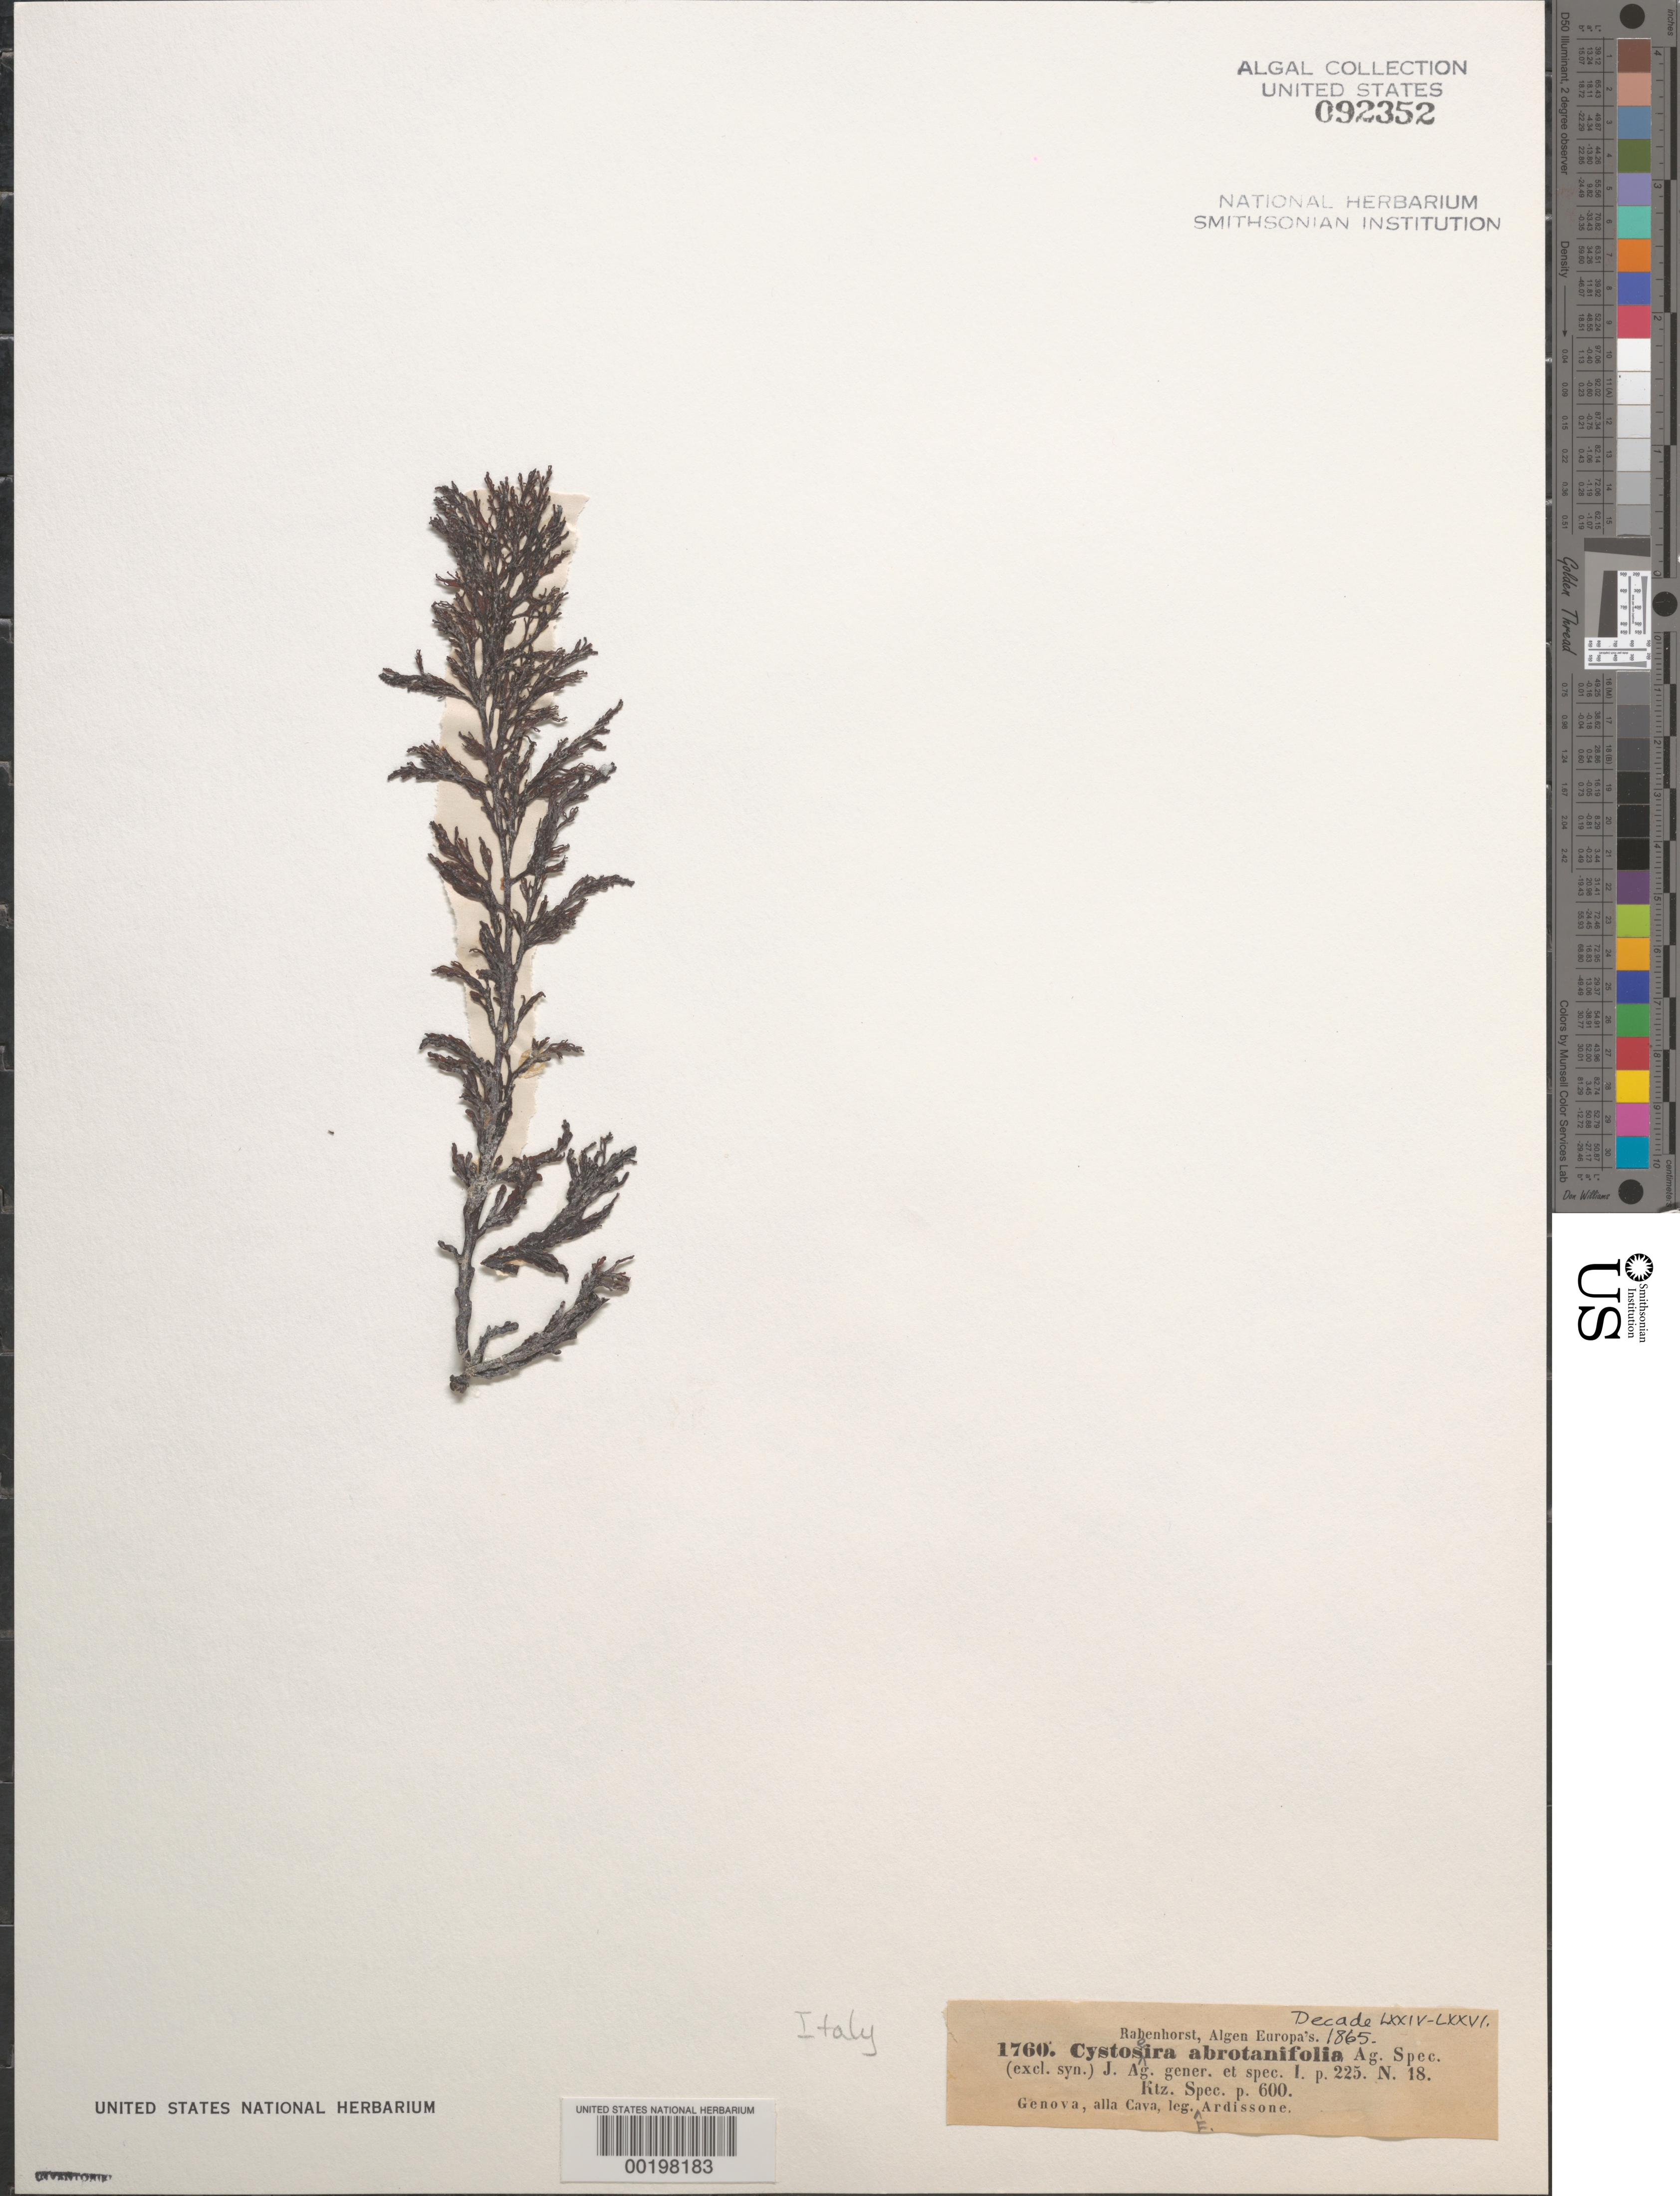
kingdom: Chromista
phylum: Ochrophyta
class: Phaeophyceae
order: Fucales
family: Sargassaceae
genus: Cystoseira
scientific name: Cystoseira foeniculacea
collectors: F. Ardissone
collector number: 1760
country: Italy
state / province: Liguria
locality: Genoa, cava, genova province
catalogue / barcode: US 92352